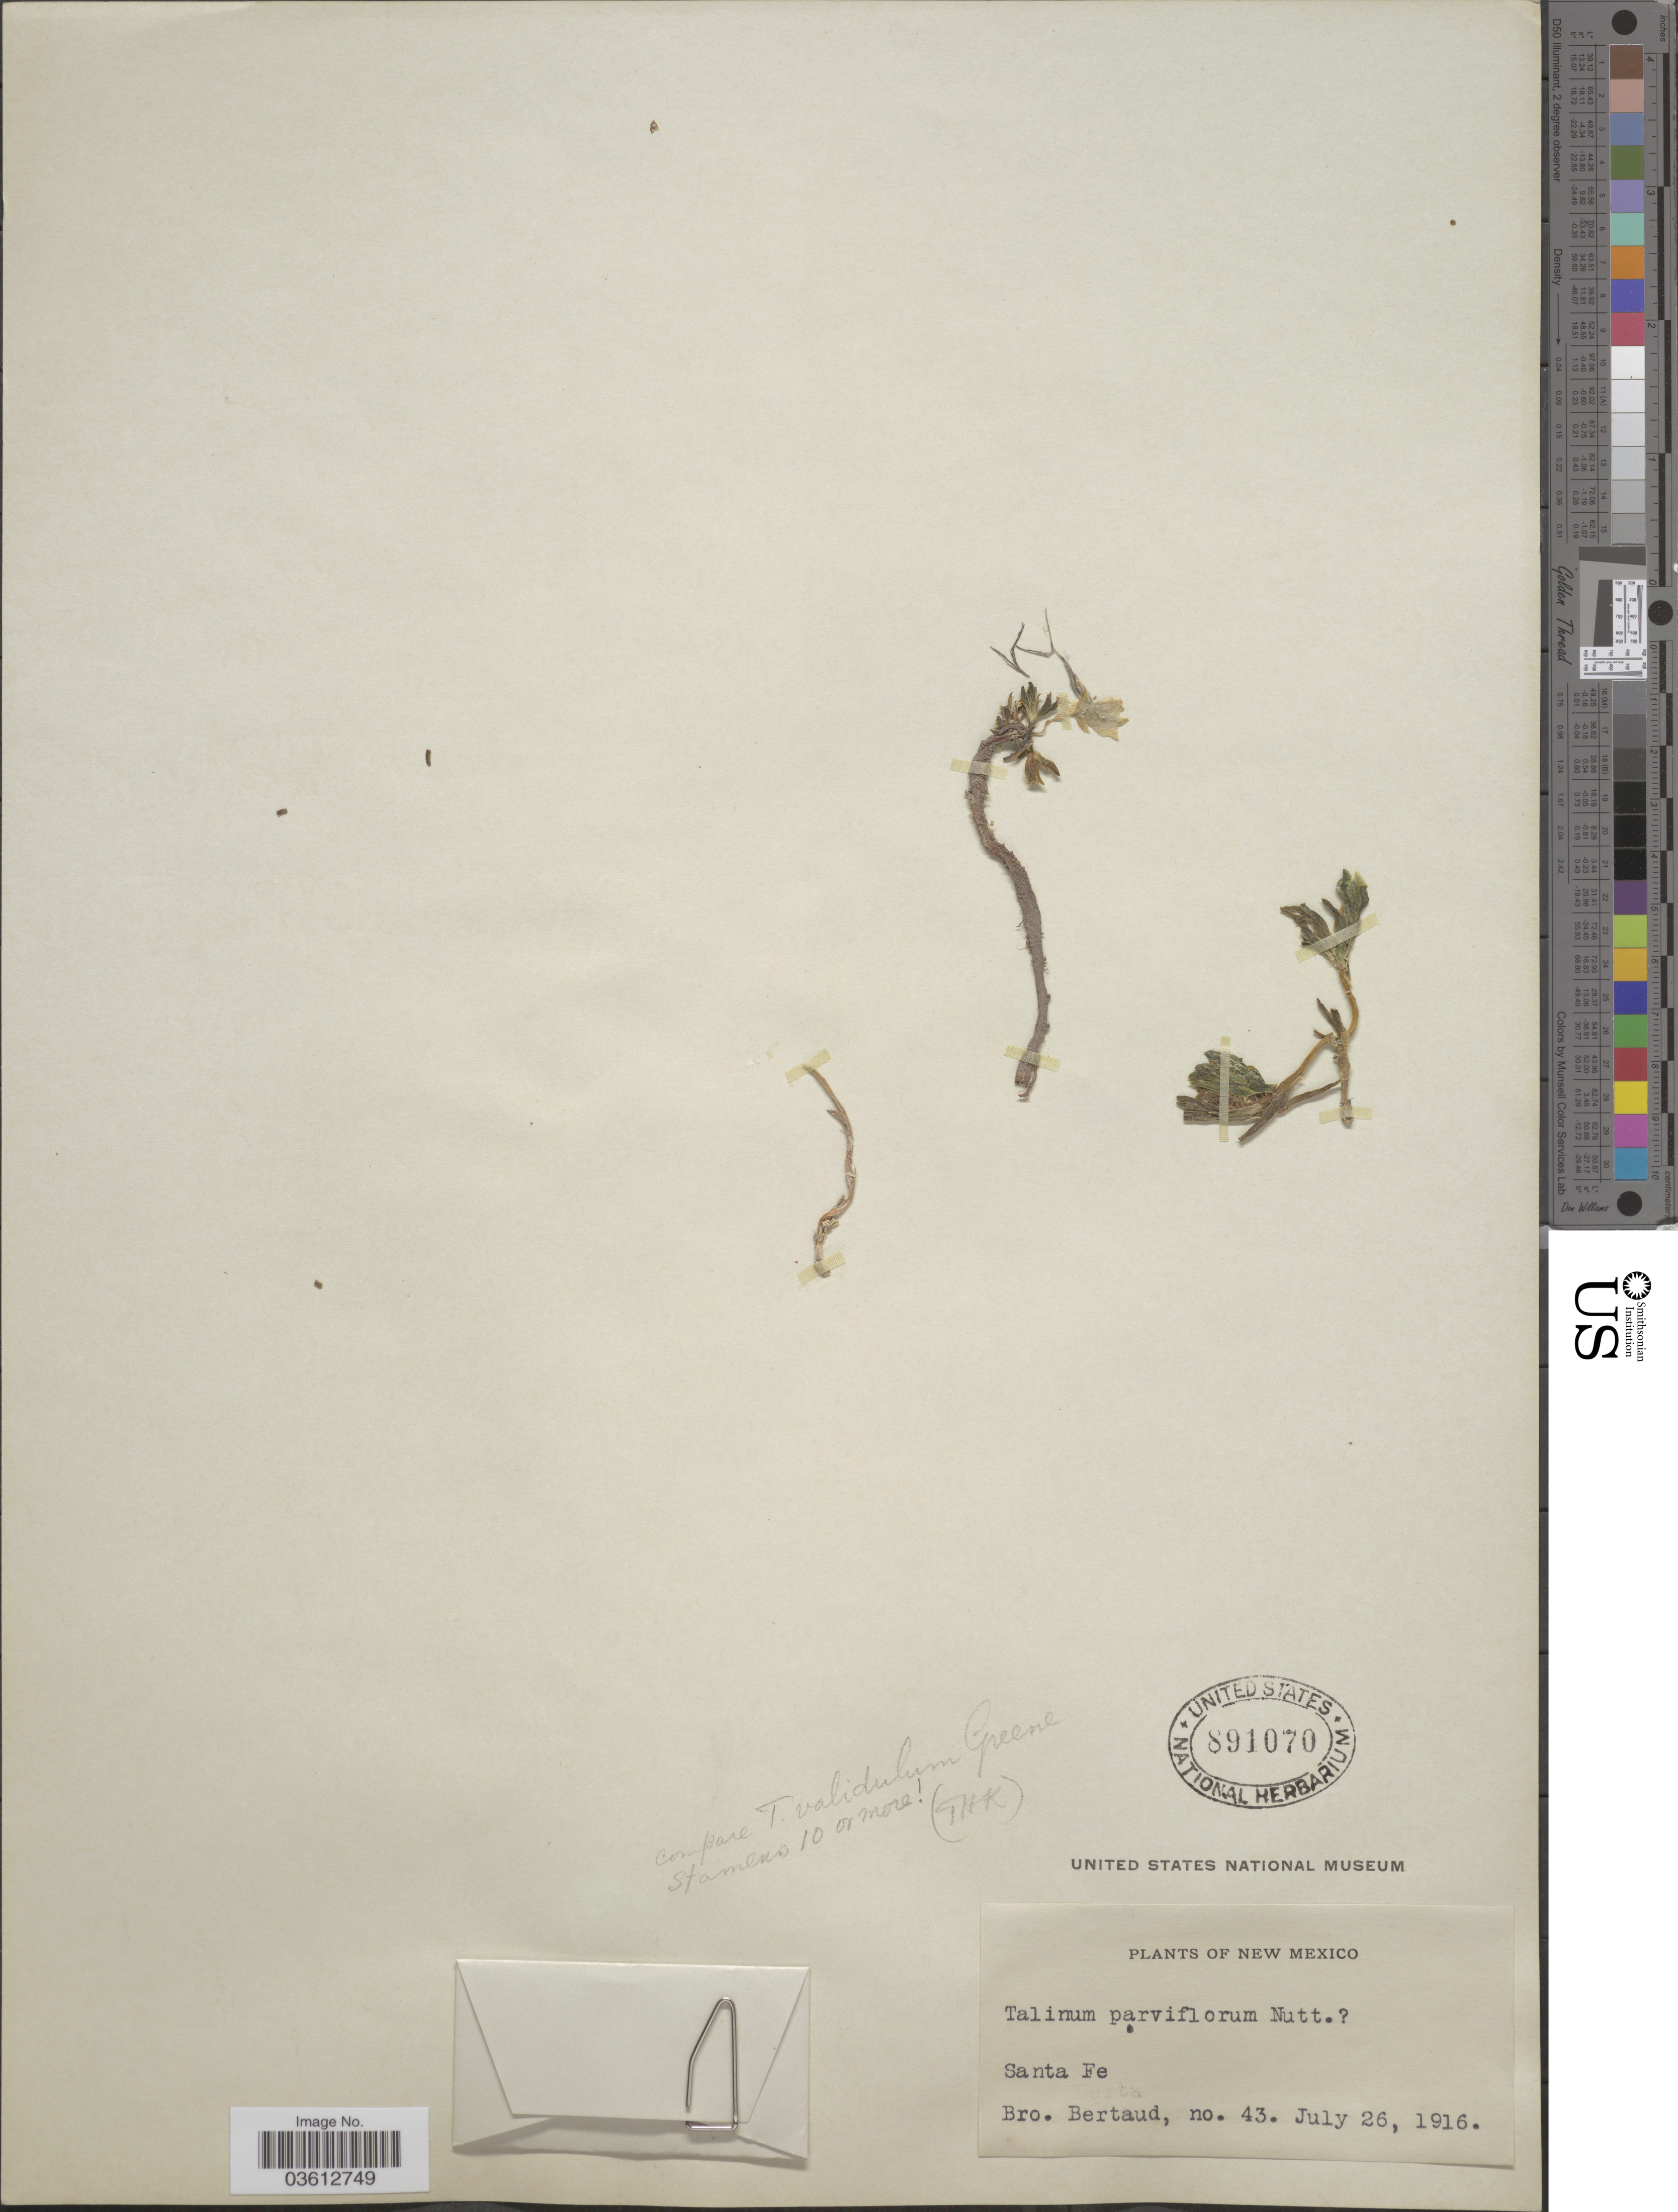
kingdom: Plantae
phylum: Tracheophyta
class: Magnoliopsida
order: Caryophyllales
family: Talinaceae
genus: Talinum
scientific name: Talinum validulum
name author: Greene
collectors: Bro. Bertaud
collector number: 43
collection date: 1916-07-26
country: United States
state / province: New Mexico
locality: Santa Fe.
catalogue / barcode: US 891070